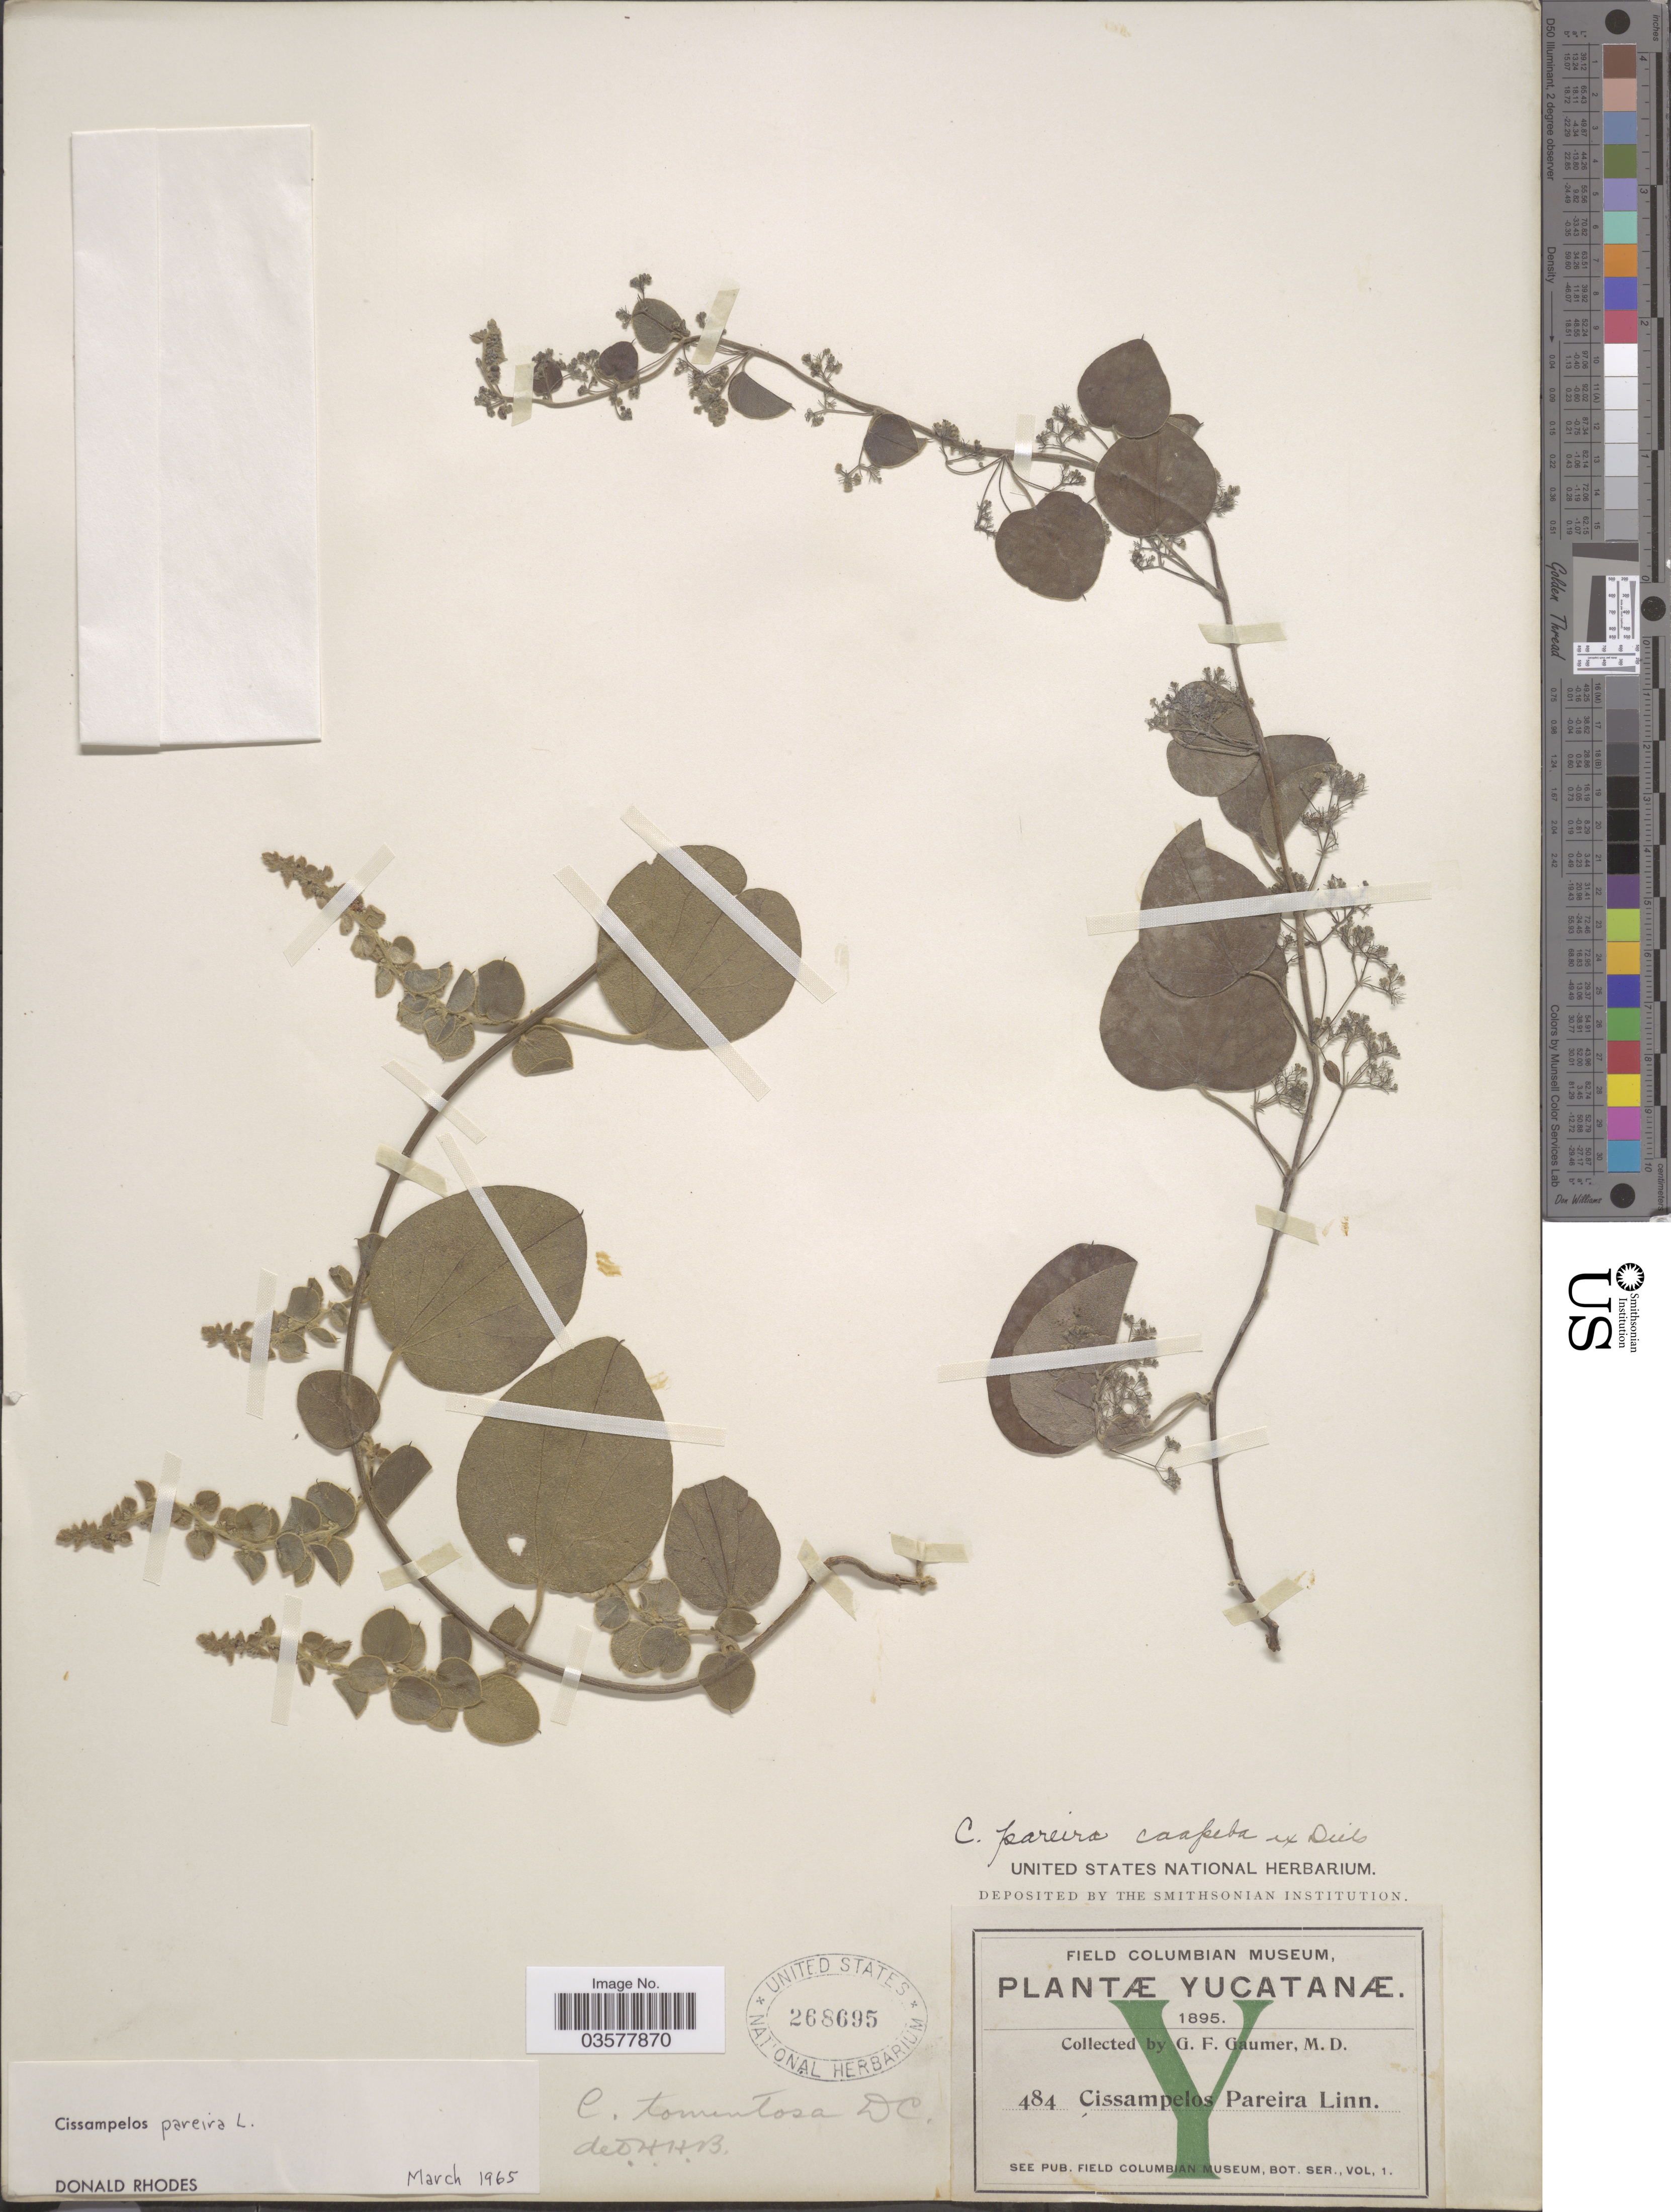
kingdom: Plantae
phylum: Tracheophyta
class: Magnoliopsida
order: Ranunculales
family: Menispermaceae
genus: Cissampelos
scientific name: Cissampelos pareira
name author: L.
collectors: G. F. Gaumer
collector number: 484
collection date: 1895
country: Mexico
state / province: Yucatán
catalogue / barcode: US 268695